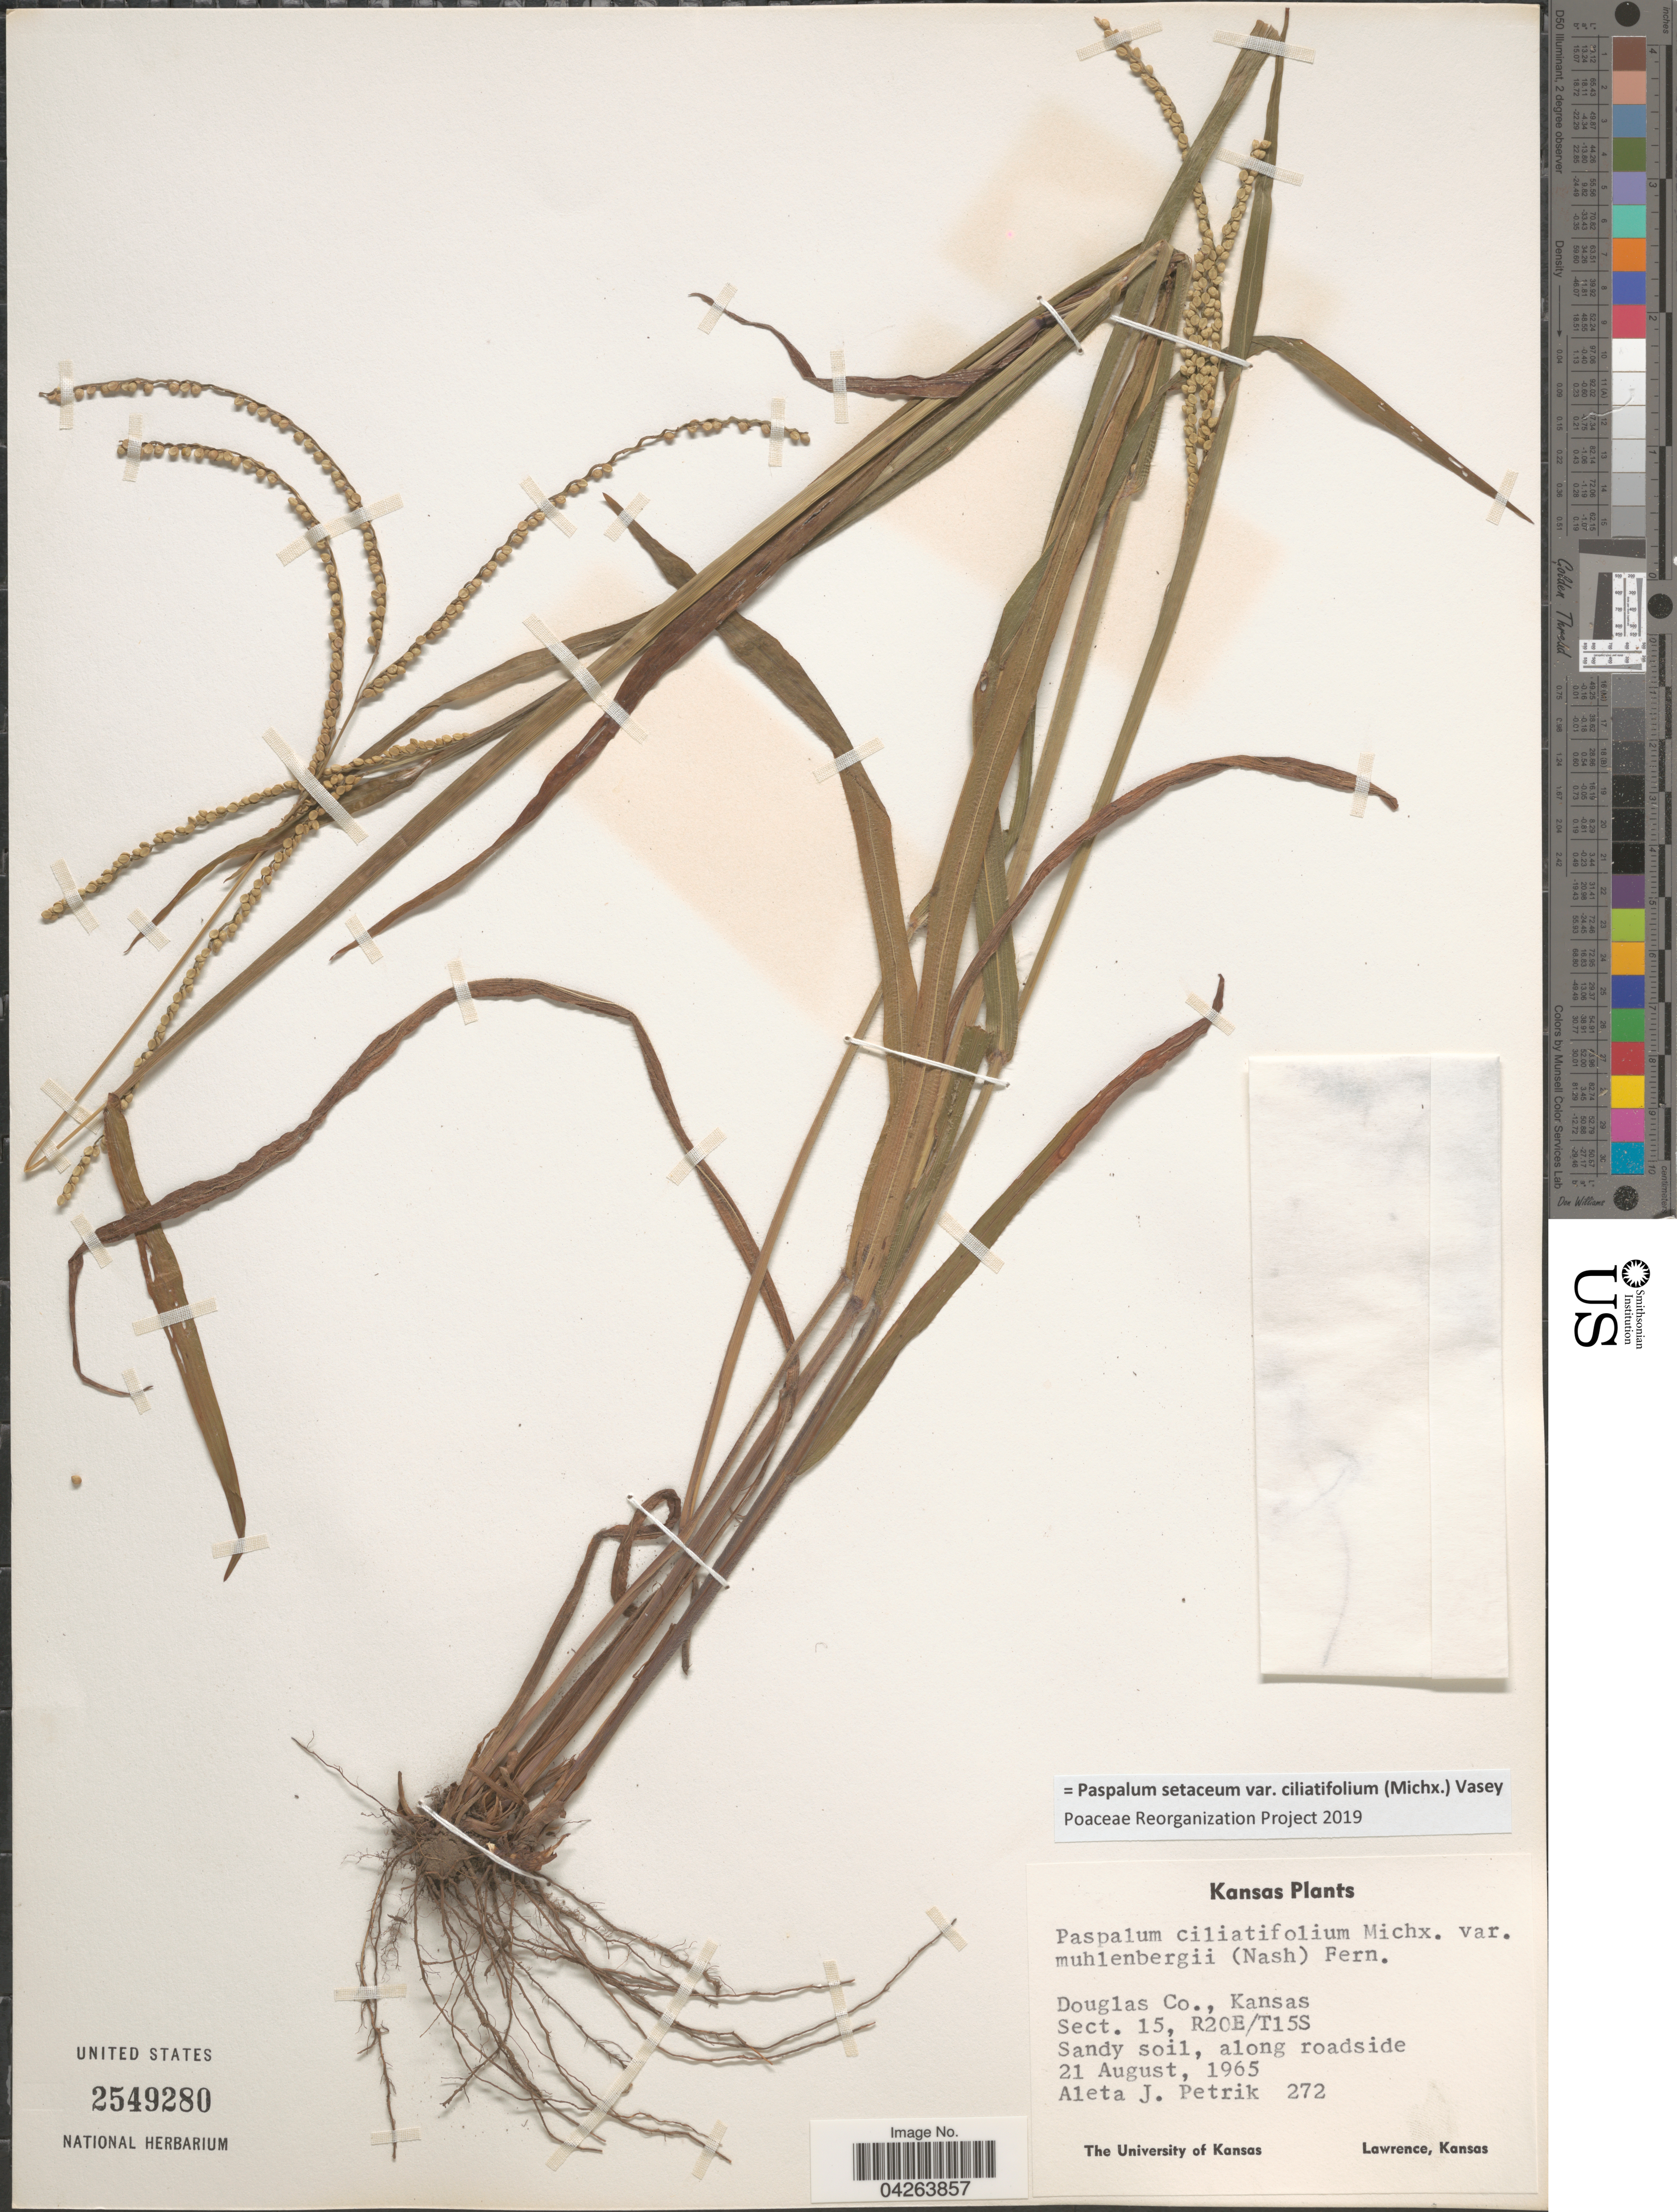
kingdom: Plantae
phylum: Tracheophyta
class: Liliopsida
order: Poales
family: Poaceae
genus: Paspalum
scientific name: Paspalum setaceum var. ciliatifolium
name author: (Michx.) Vasey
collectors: A. Petrik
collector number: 272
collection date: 1965-08-21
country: United States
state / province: Kansas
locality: Douglas Co., Sect. 15, R20E/T15S. Sandy soil, along roadside.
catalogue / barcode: US 2549280